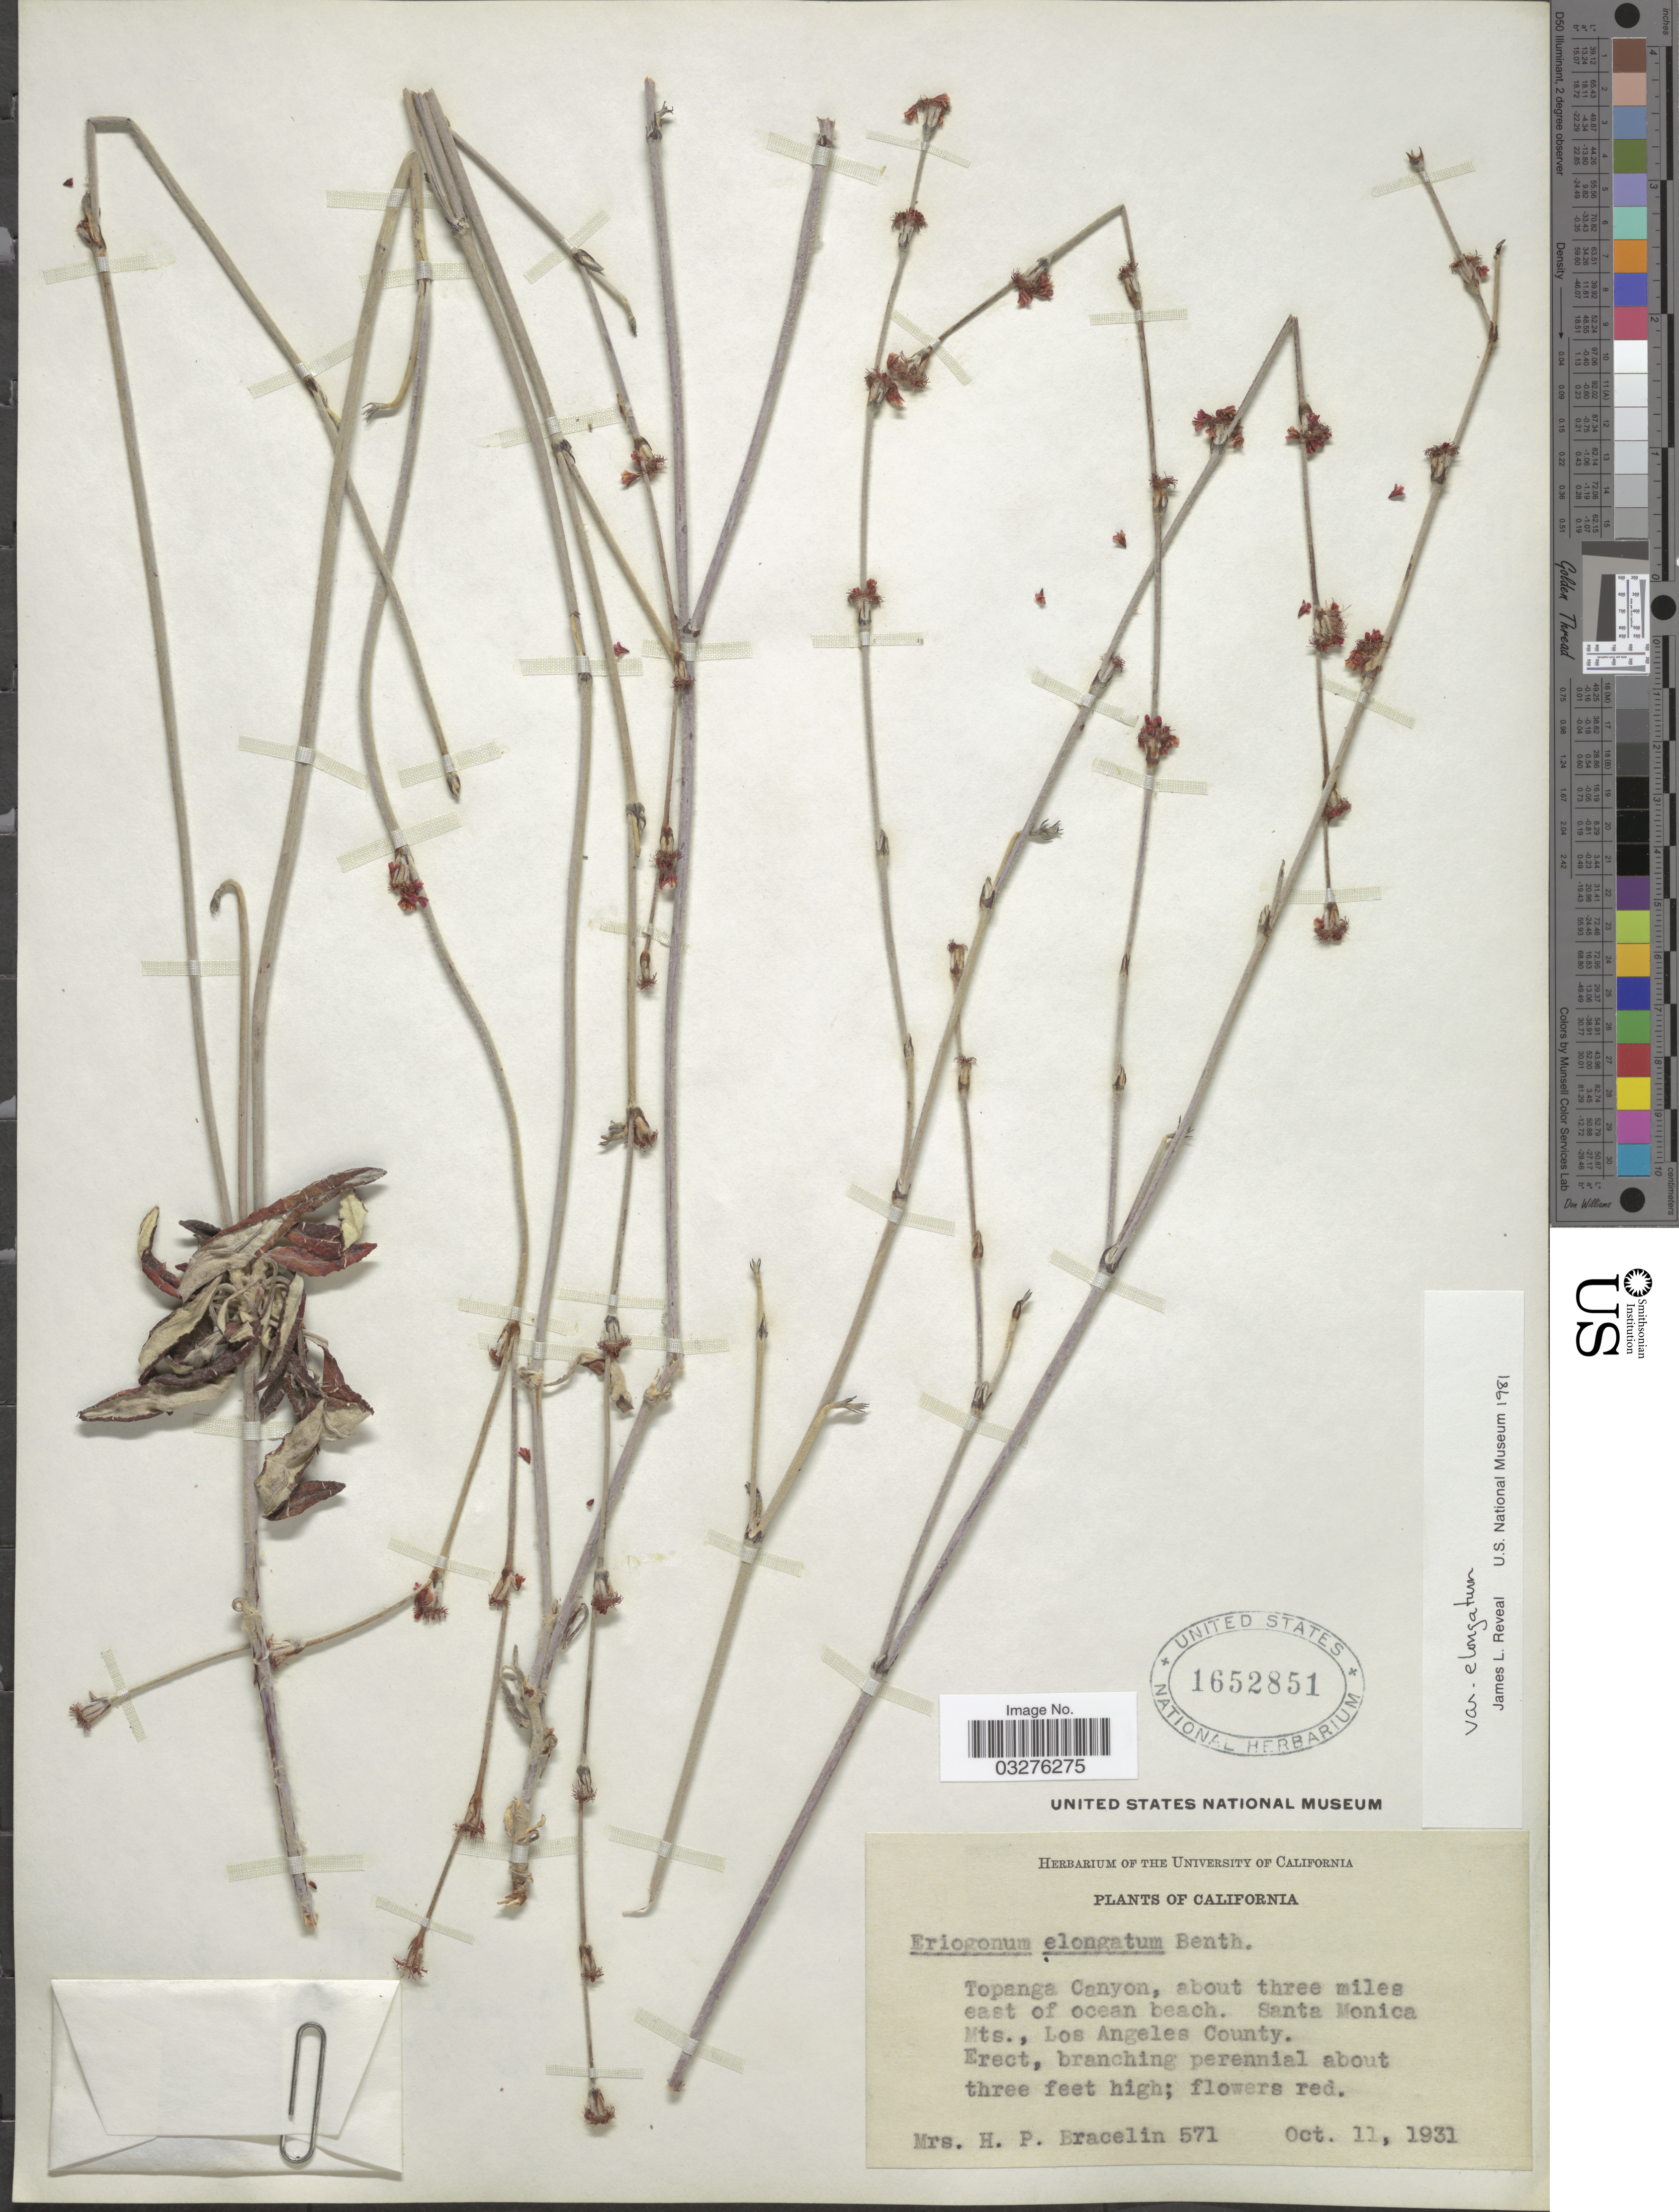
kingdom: Plantae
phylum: Tracheophyta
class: Magnoliopsida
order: Caryophyllales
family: Polygonaceae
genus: Eriogonum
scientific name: Eriogonum elongatum var. elongatum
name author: Benth.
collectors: H. Bracelin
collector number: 571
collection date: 1931-10-11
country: United States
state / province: California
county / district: Los Angeles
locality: Topanga Canyon, about three miles east of ocean beach. Santa Monica Mts., Los Angeles County.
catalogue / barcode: US 1652851